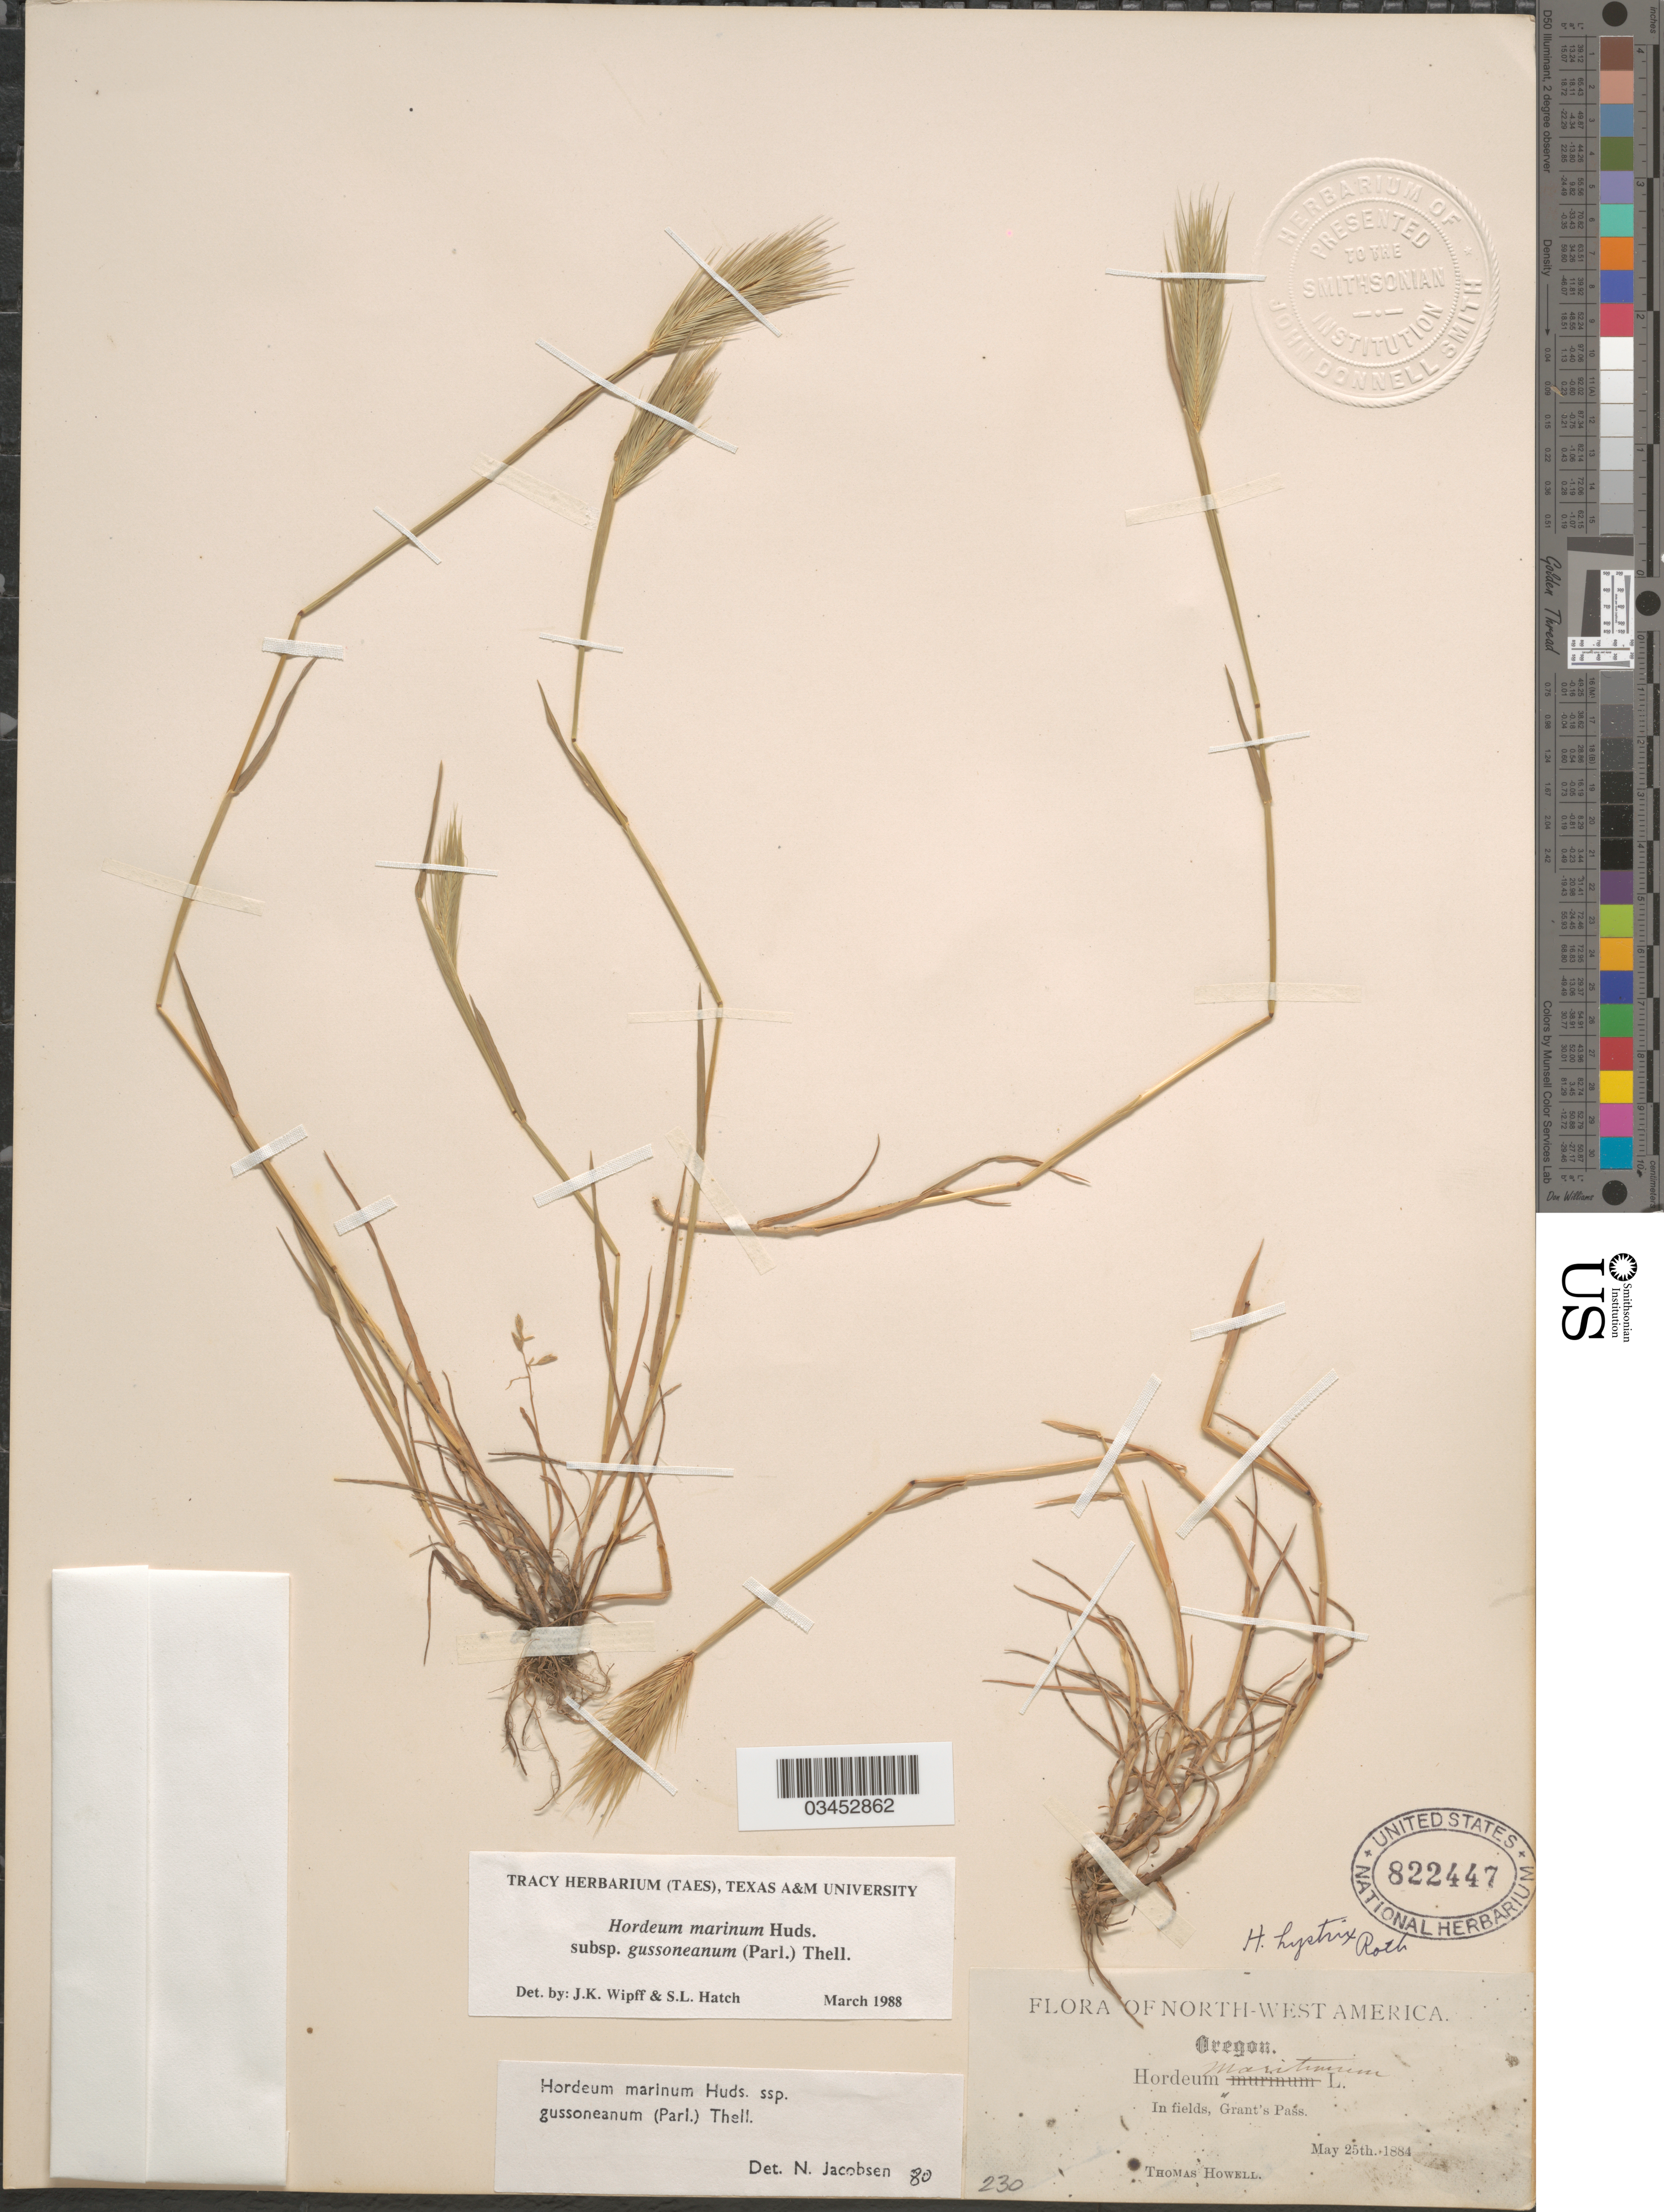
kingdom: Plantae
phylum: Tracheophyta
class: Liliopsida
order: Poales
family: Poaceae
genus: Hordeum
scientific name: Hordeum marinum subsp. gussoneanum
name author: (Parl.) Thell.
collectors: T. Howell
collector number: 230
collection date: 1884-05-25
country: United States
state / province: Oregon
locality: North-West America. In fields, Grant's Pass.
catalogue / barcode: US 822447